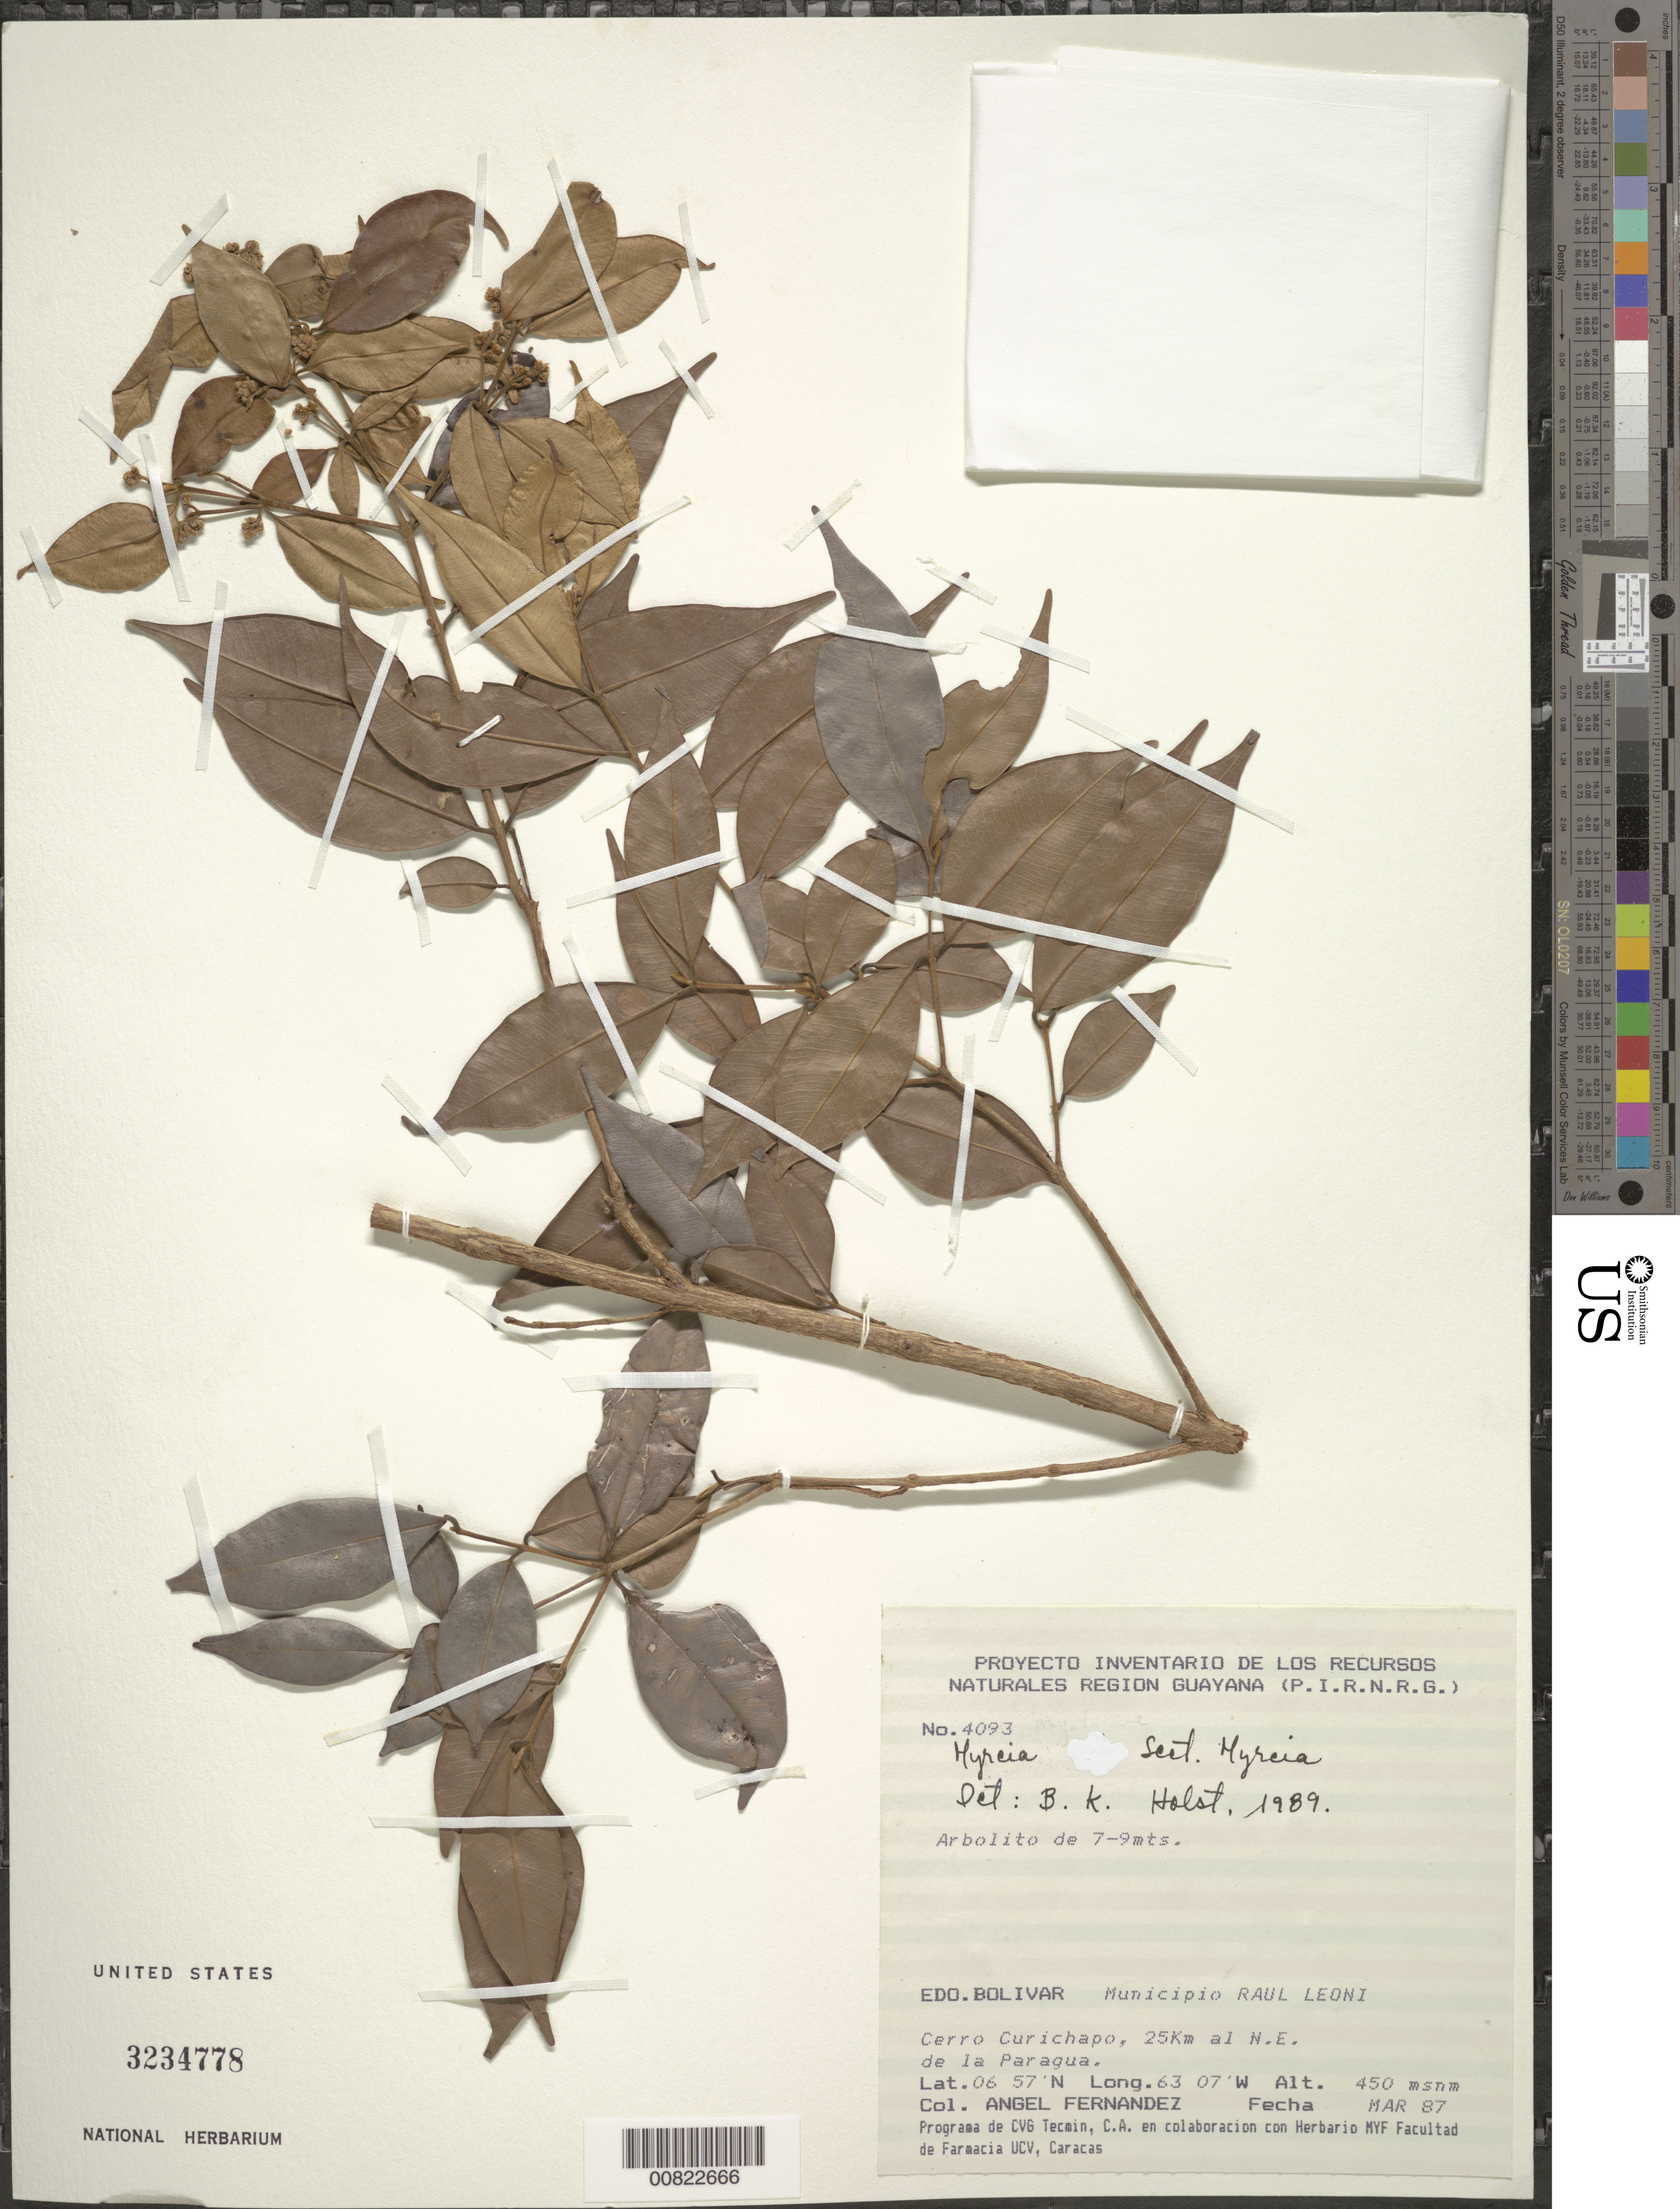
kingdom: Plantae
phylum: Tracheophyta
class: Magnoliopsida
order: Myrtales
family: Myrtaceae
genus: Myrcia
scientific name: Myrcia sp.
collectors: A. Fernández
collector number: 4093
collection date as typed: Mar-87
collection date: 1987-03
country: Venezuela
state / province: Bolívar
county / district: Angostura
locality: Mun. Raúl Leoni [=Angostura], Cerro Curichapa, 25 km al NE de la Paragua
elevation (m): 450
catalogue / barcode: US 3234778